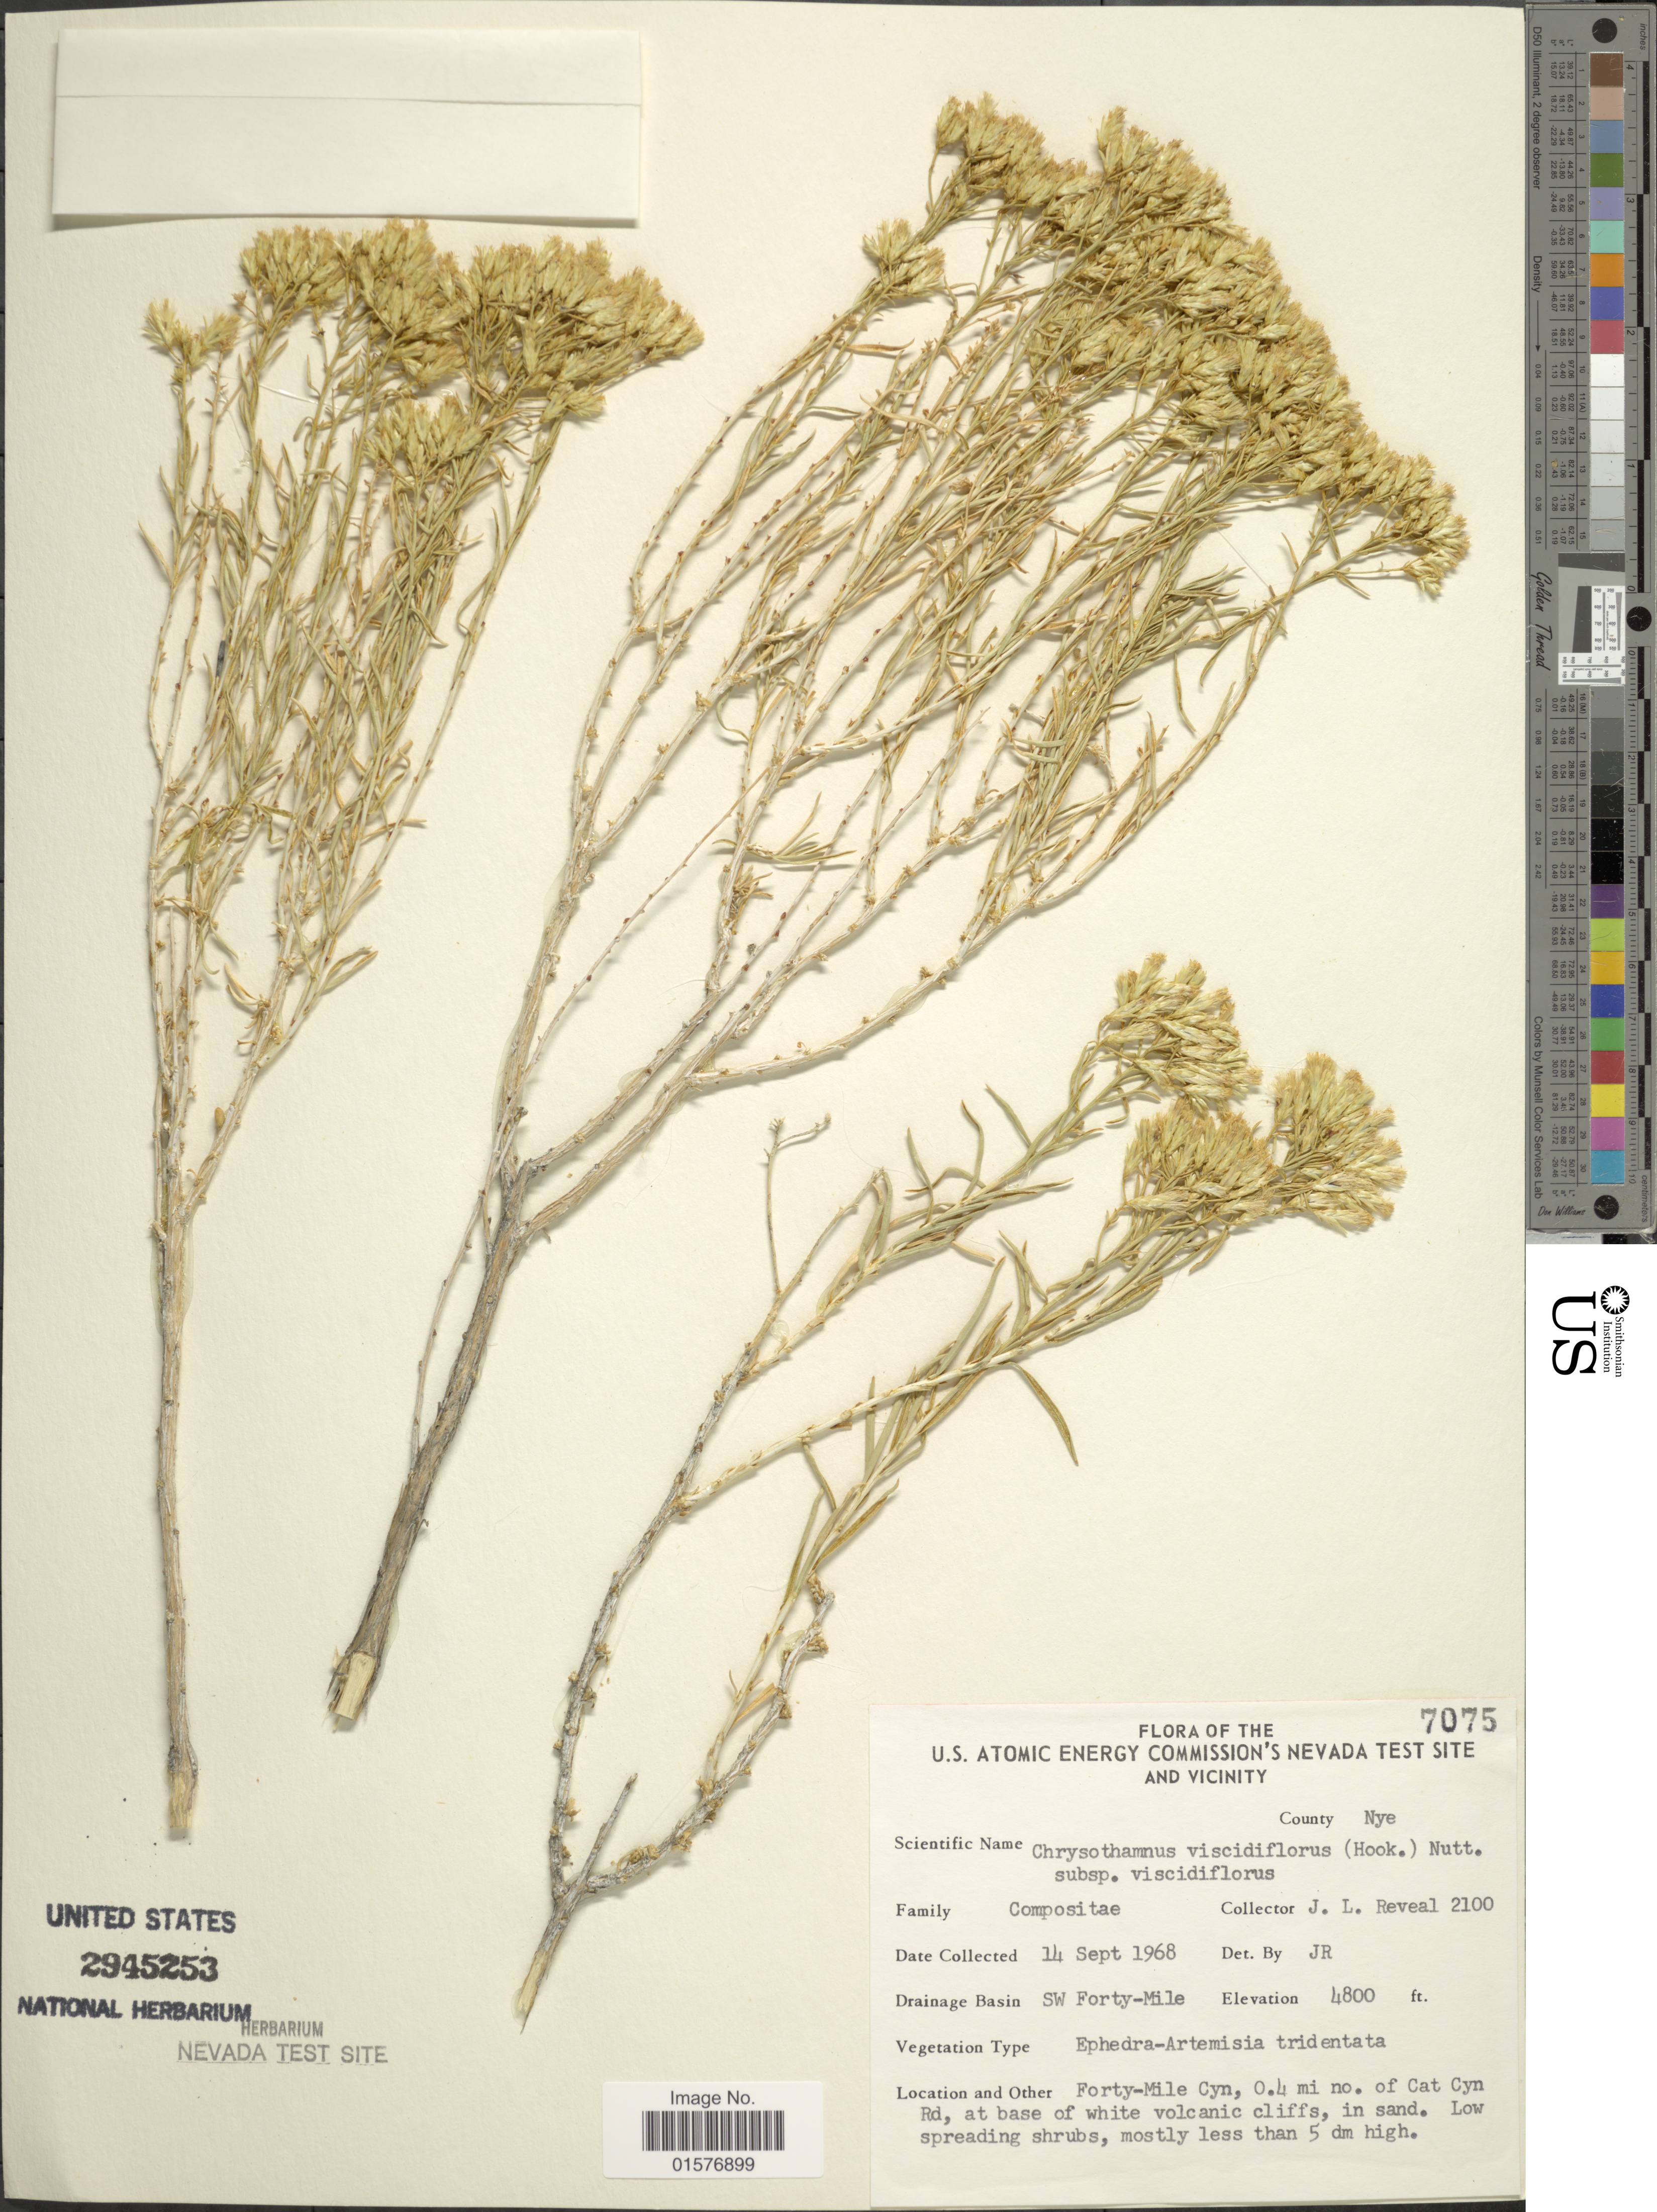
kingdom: Plantae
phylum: Tracheophyta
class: Magnoliopsida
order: Asterales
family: Asteraceae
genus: Chrysothamnus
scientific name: Chrysothamnus viscidiflorus subsp. viscidiflorus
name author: (Hook.) Nutt.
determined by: Urbatsch, Lowell E., Curator (LSU), Louisiana State University (UNITED STATES)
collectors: J. L. Reveal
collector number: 2100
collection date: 1968-09-14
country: United States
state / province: Nevada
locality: U.S. Atomic Energy Commission's Nevada Test Site And Vicinity, County Nye, Drainage Basin SW Forty-Mile, Forty-MIle Cyn, 0.4 mi no. of Cat Cyn Rd, at base of whitye volcanic cliffs, in sand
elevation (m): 1463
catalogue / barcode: US 2945253